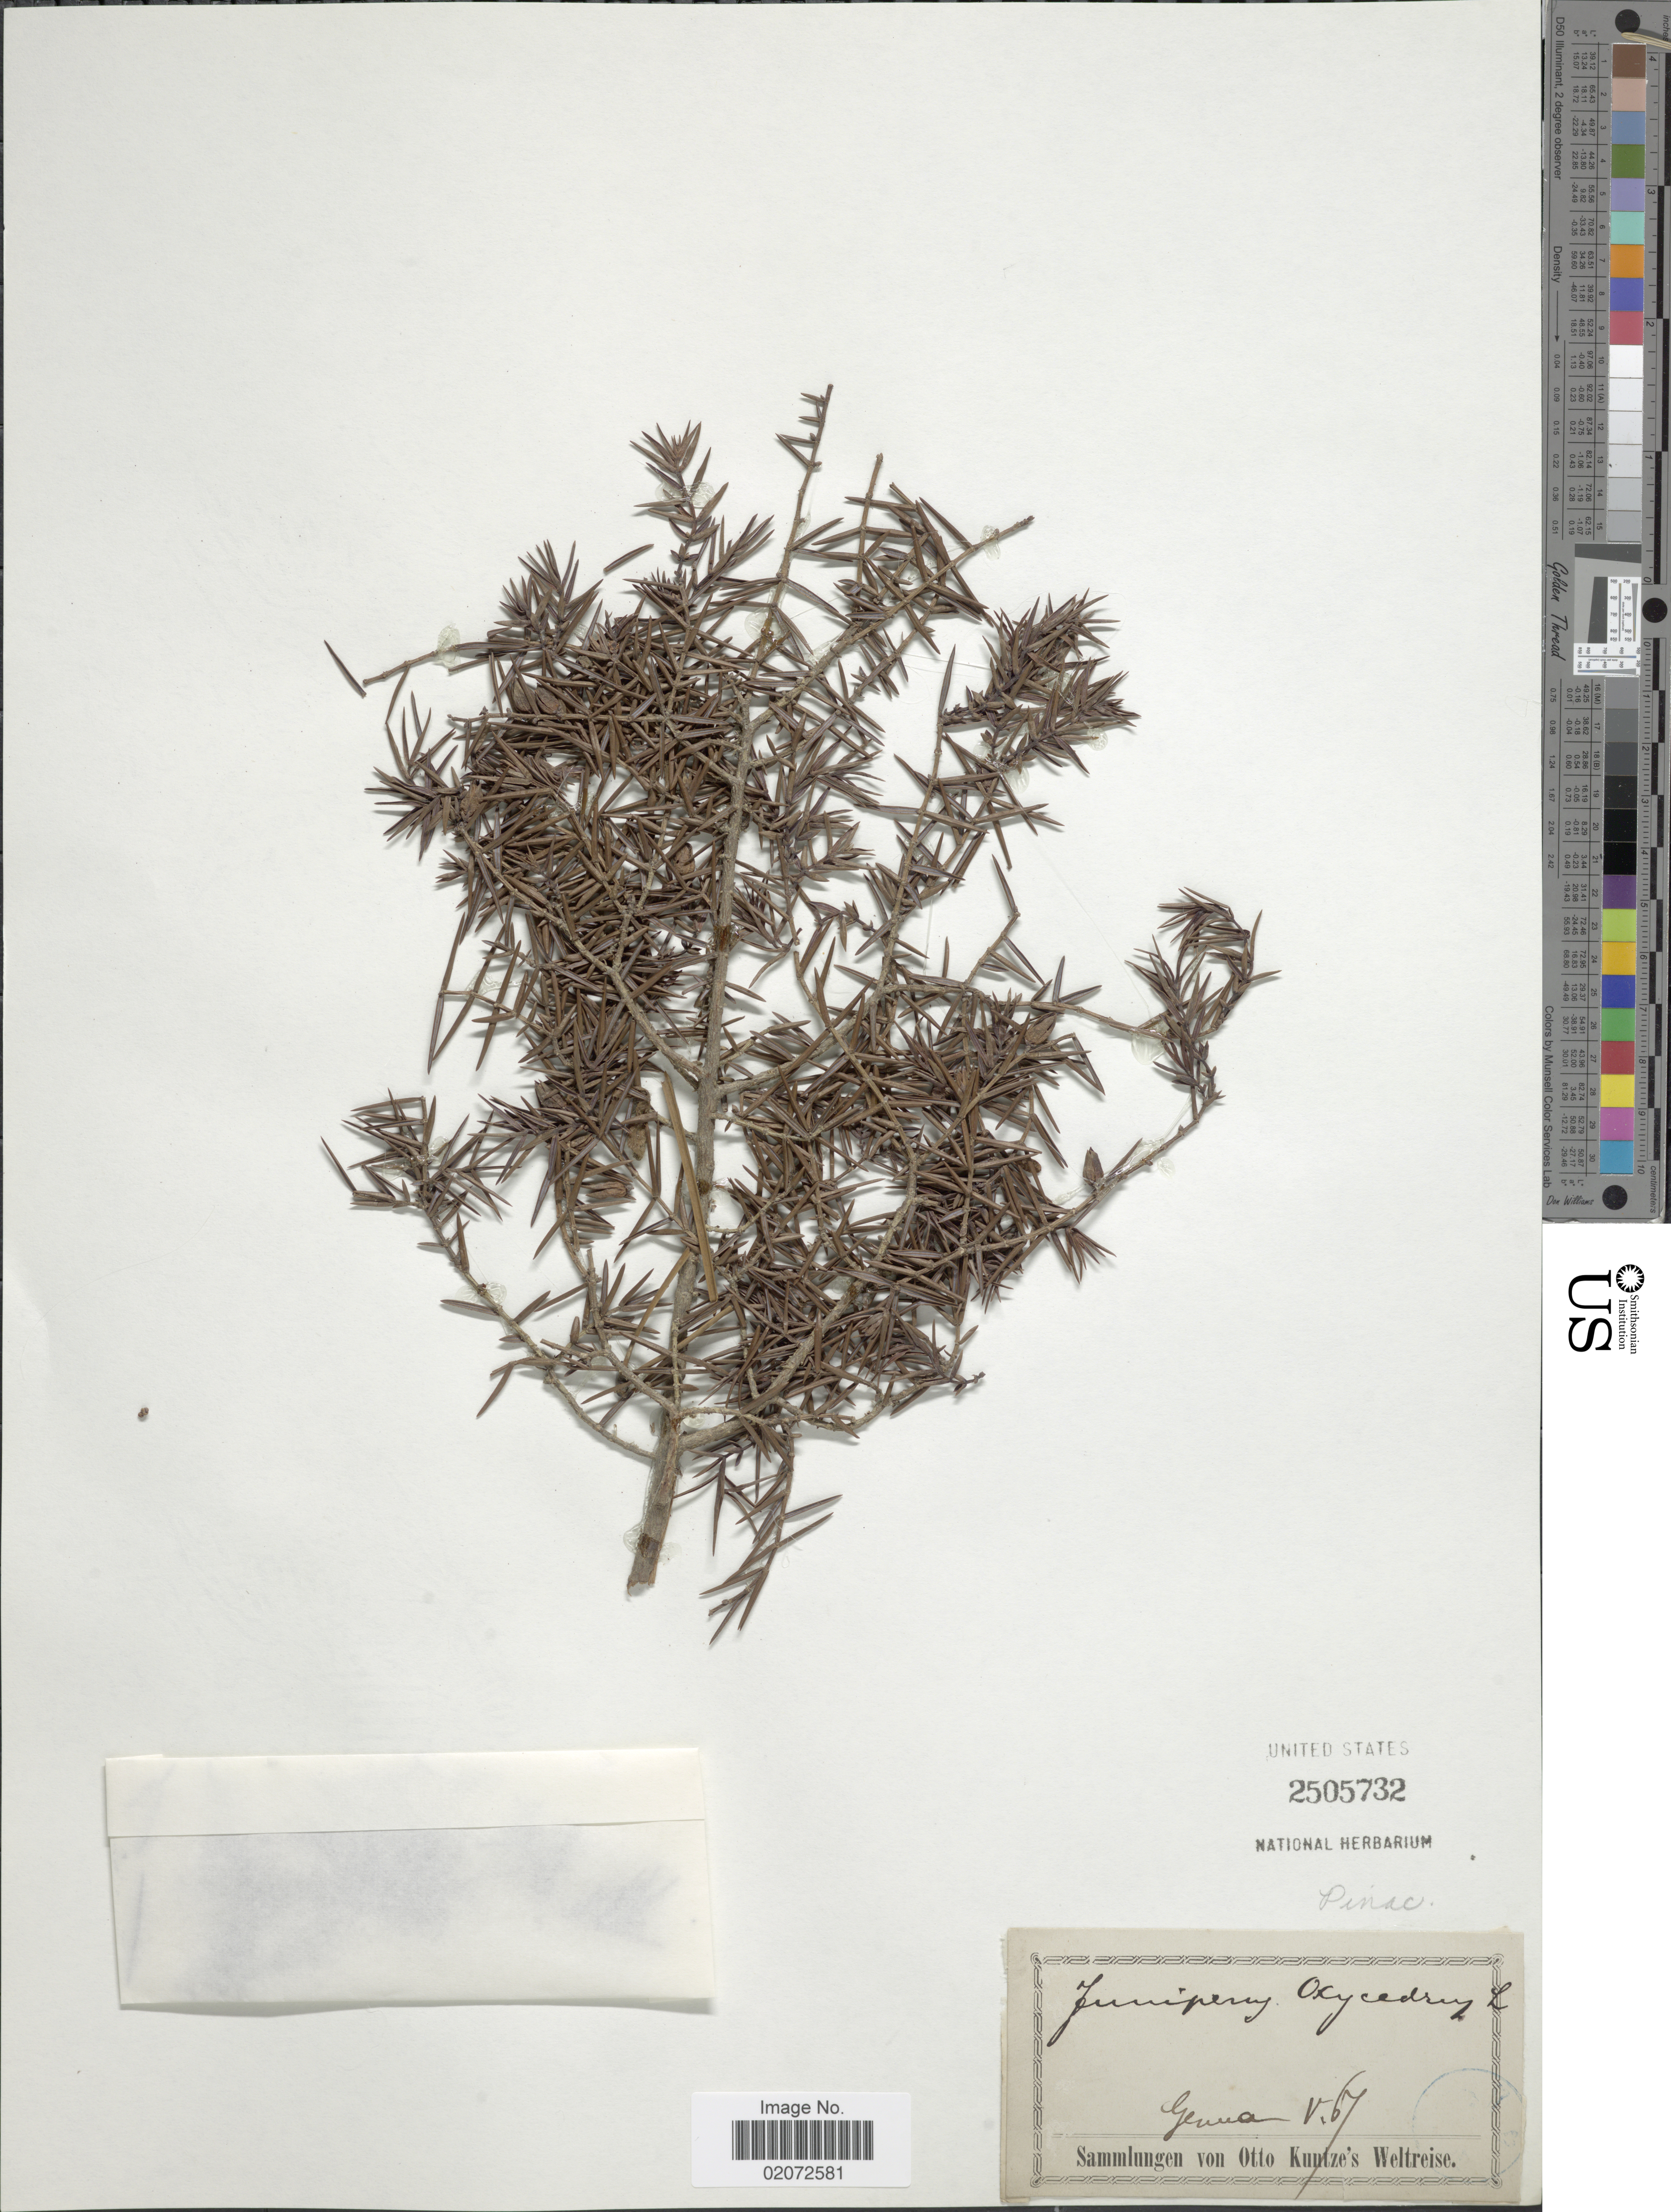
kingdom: Plantae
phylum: Tracheophyta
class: Pinopsida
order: Pinales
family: Cupressaceae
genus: Juniperus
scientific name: Juniperus oxycedrus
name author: L.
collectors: S. Kuntze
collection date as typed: Transcribed d/m/y: /5/67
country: Italy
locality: Genua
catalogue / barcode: US 2505732